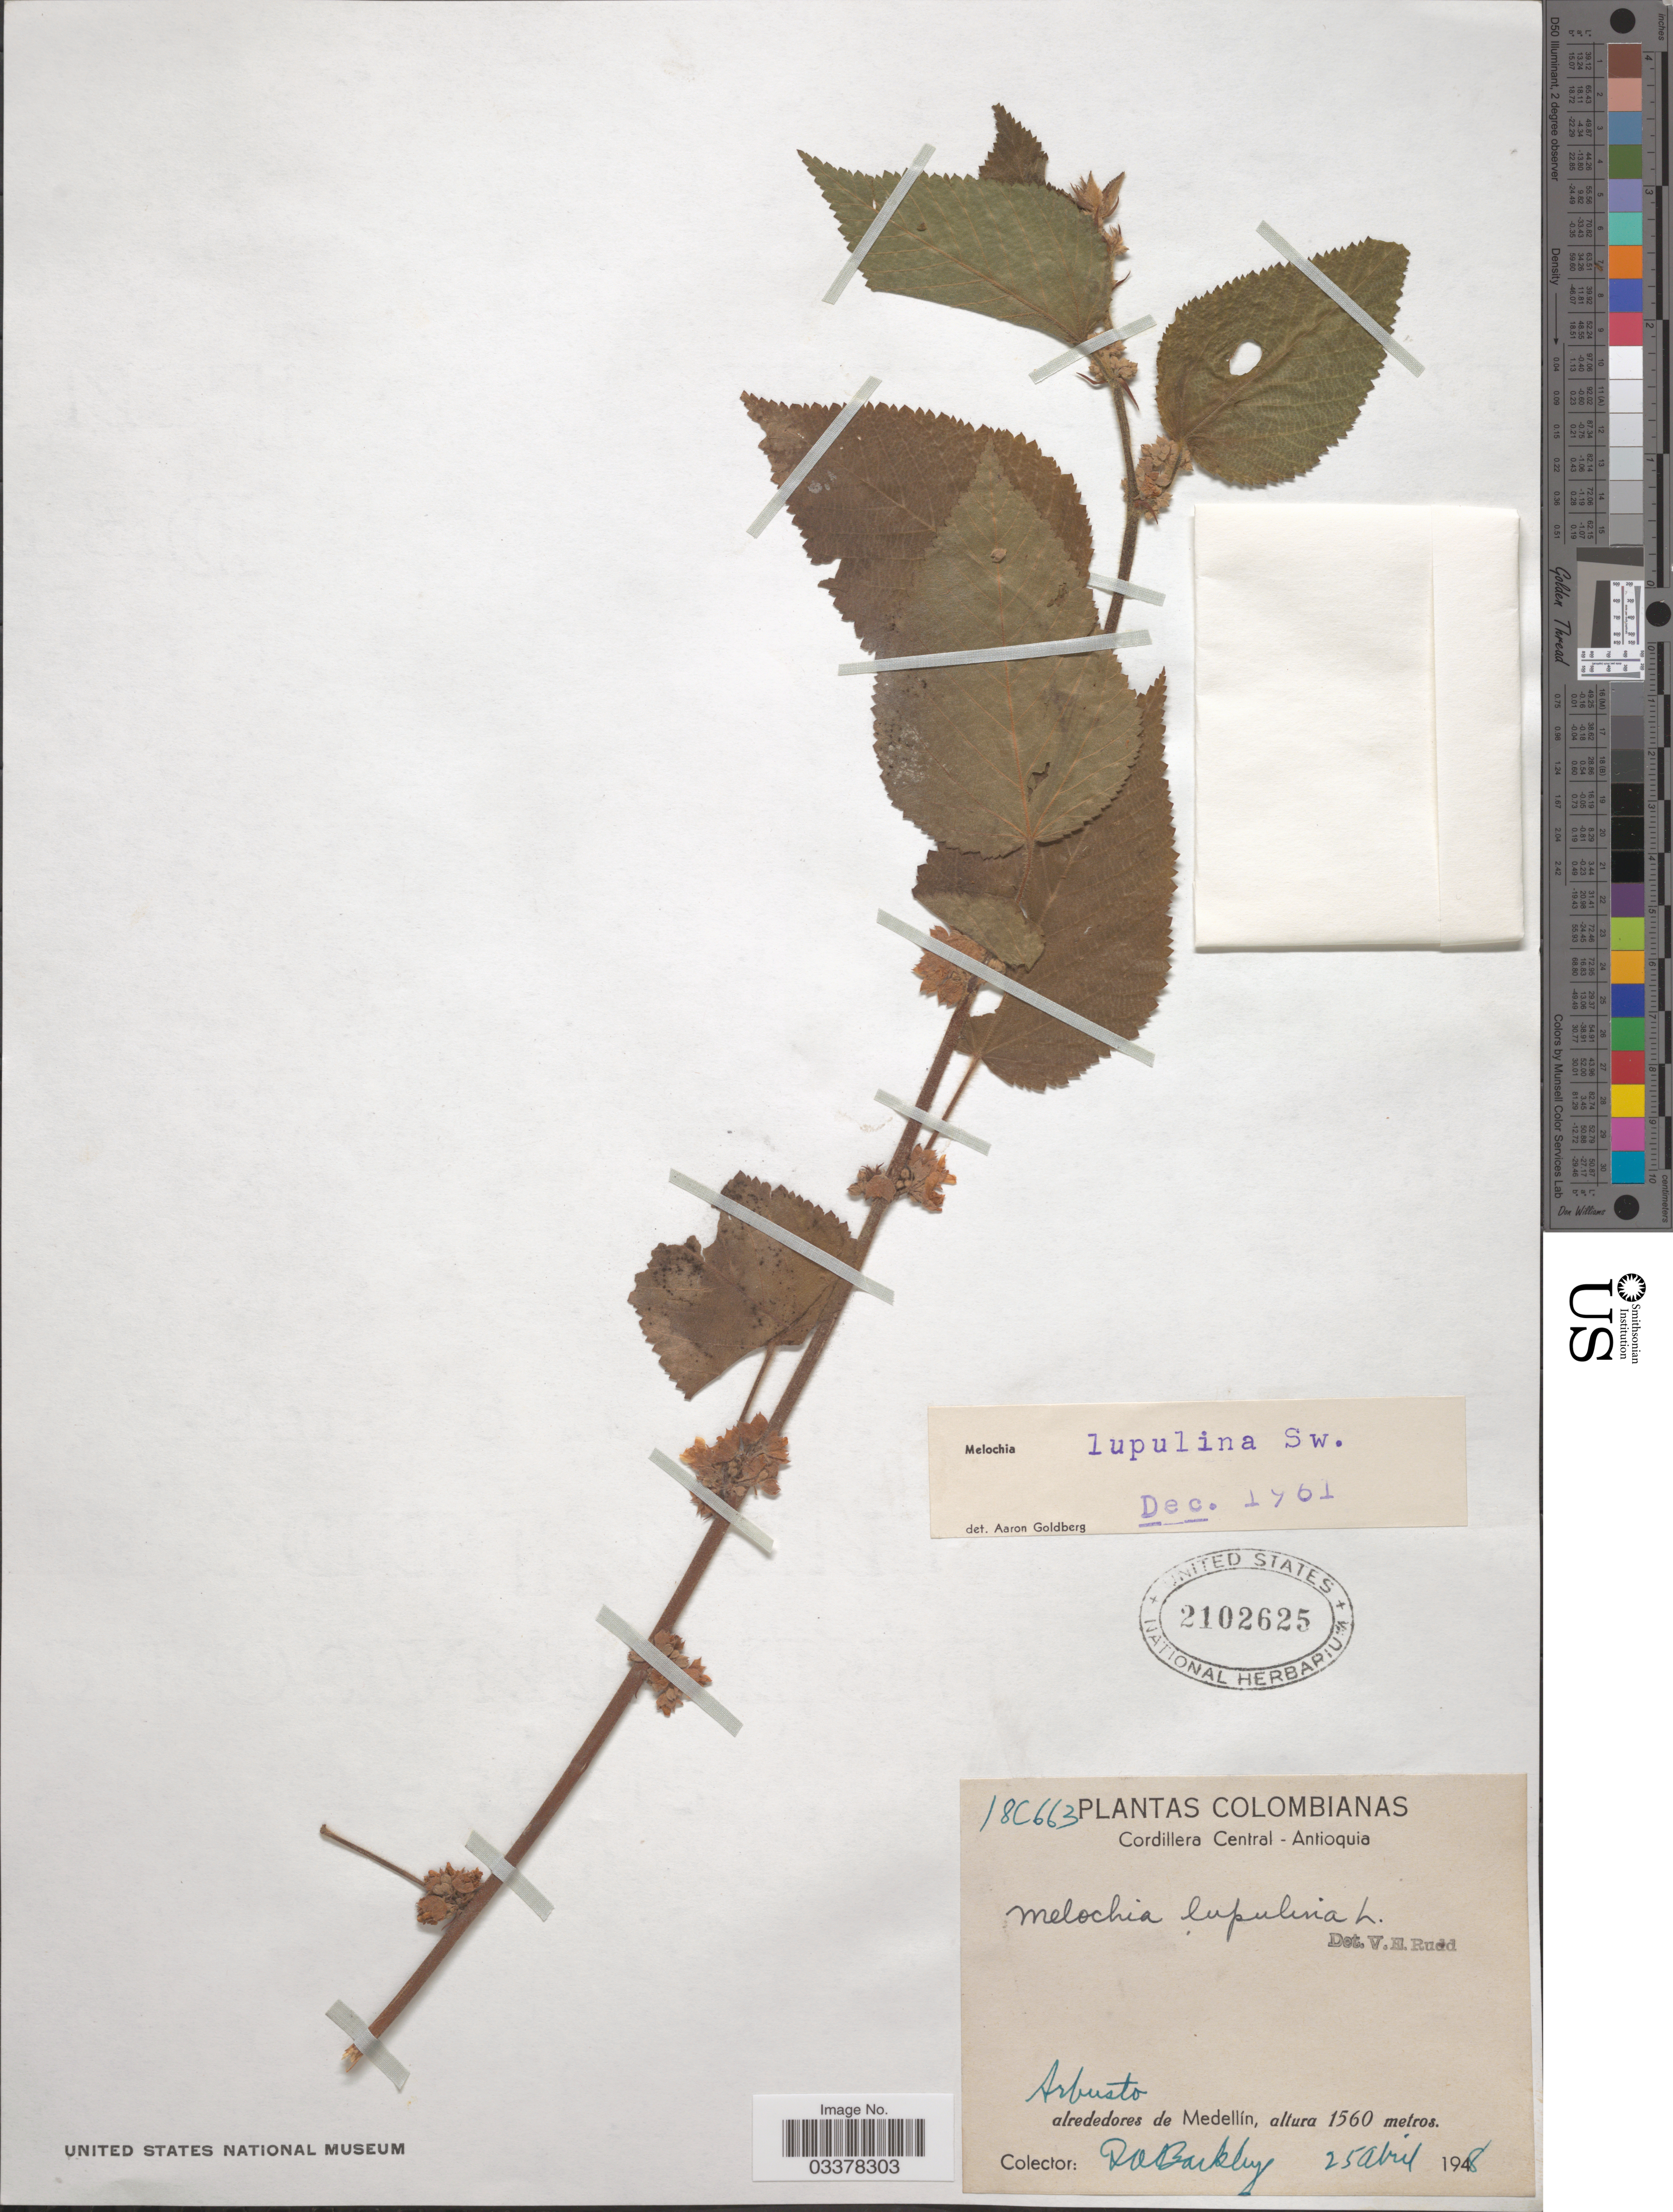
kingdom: Plantae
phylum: Tracheophyta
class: Magnoliopsida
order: Malvales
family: Malvaceae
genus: Melochia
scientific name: Melochia lupulina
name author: Sw.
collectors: F. A. Barkley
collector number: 18C663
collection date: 1948-04-25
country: Colombia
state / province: Antioquia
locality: Cordillera Central. Alrededores de Medellín.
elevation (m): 1560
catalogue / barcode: US 2102625